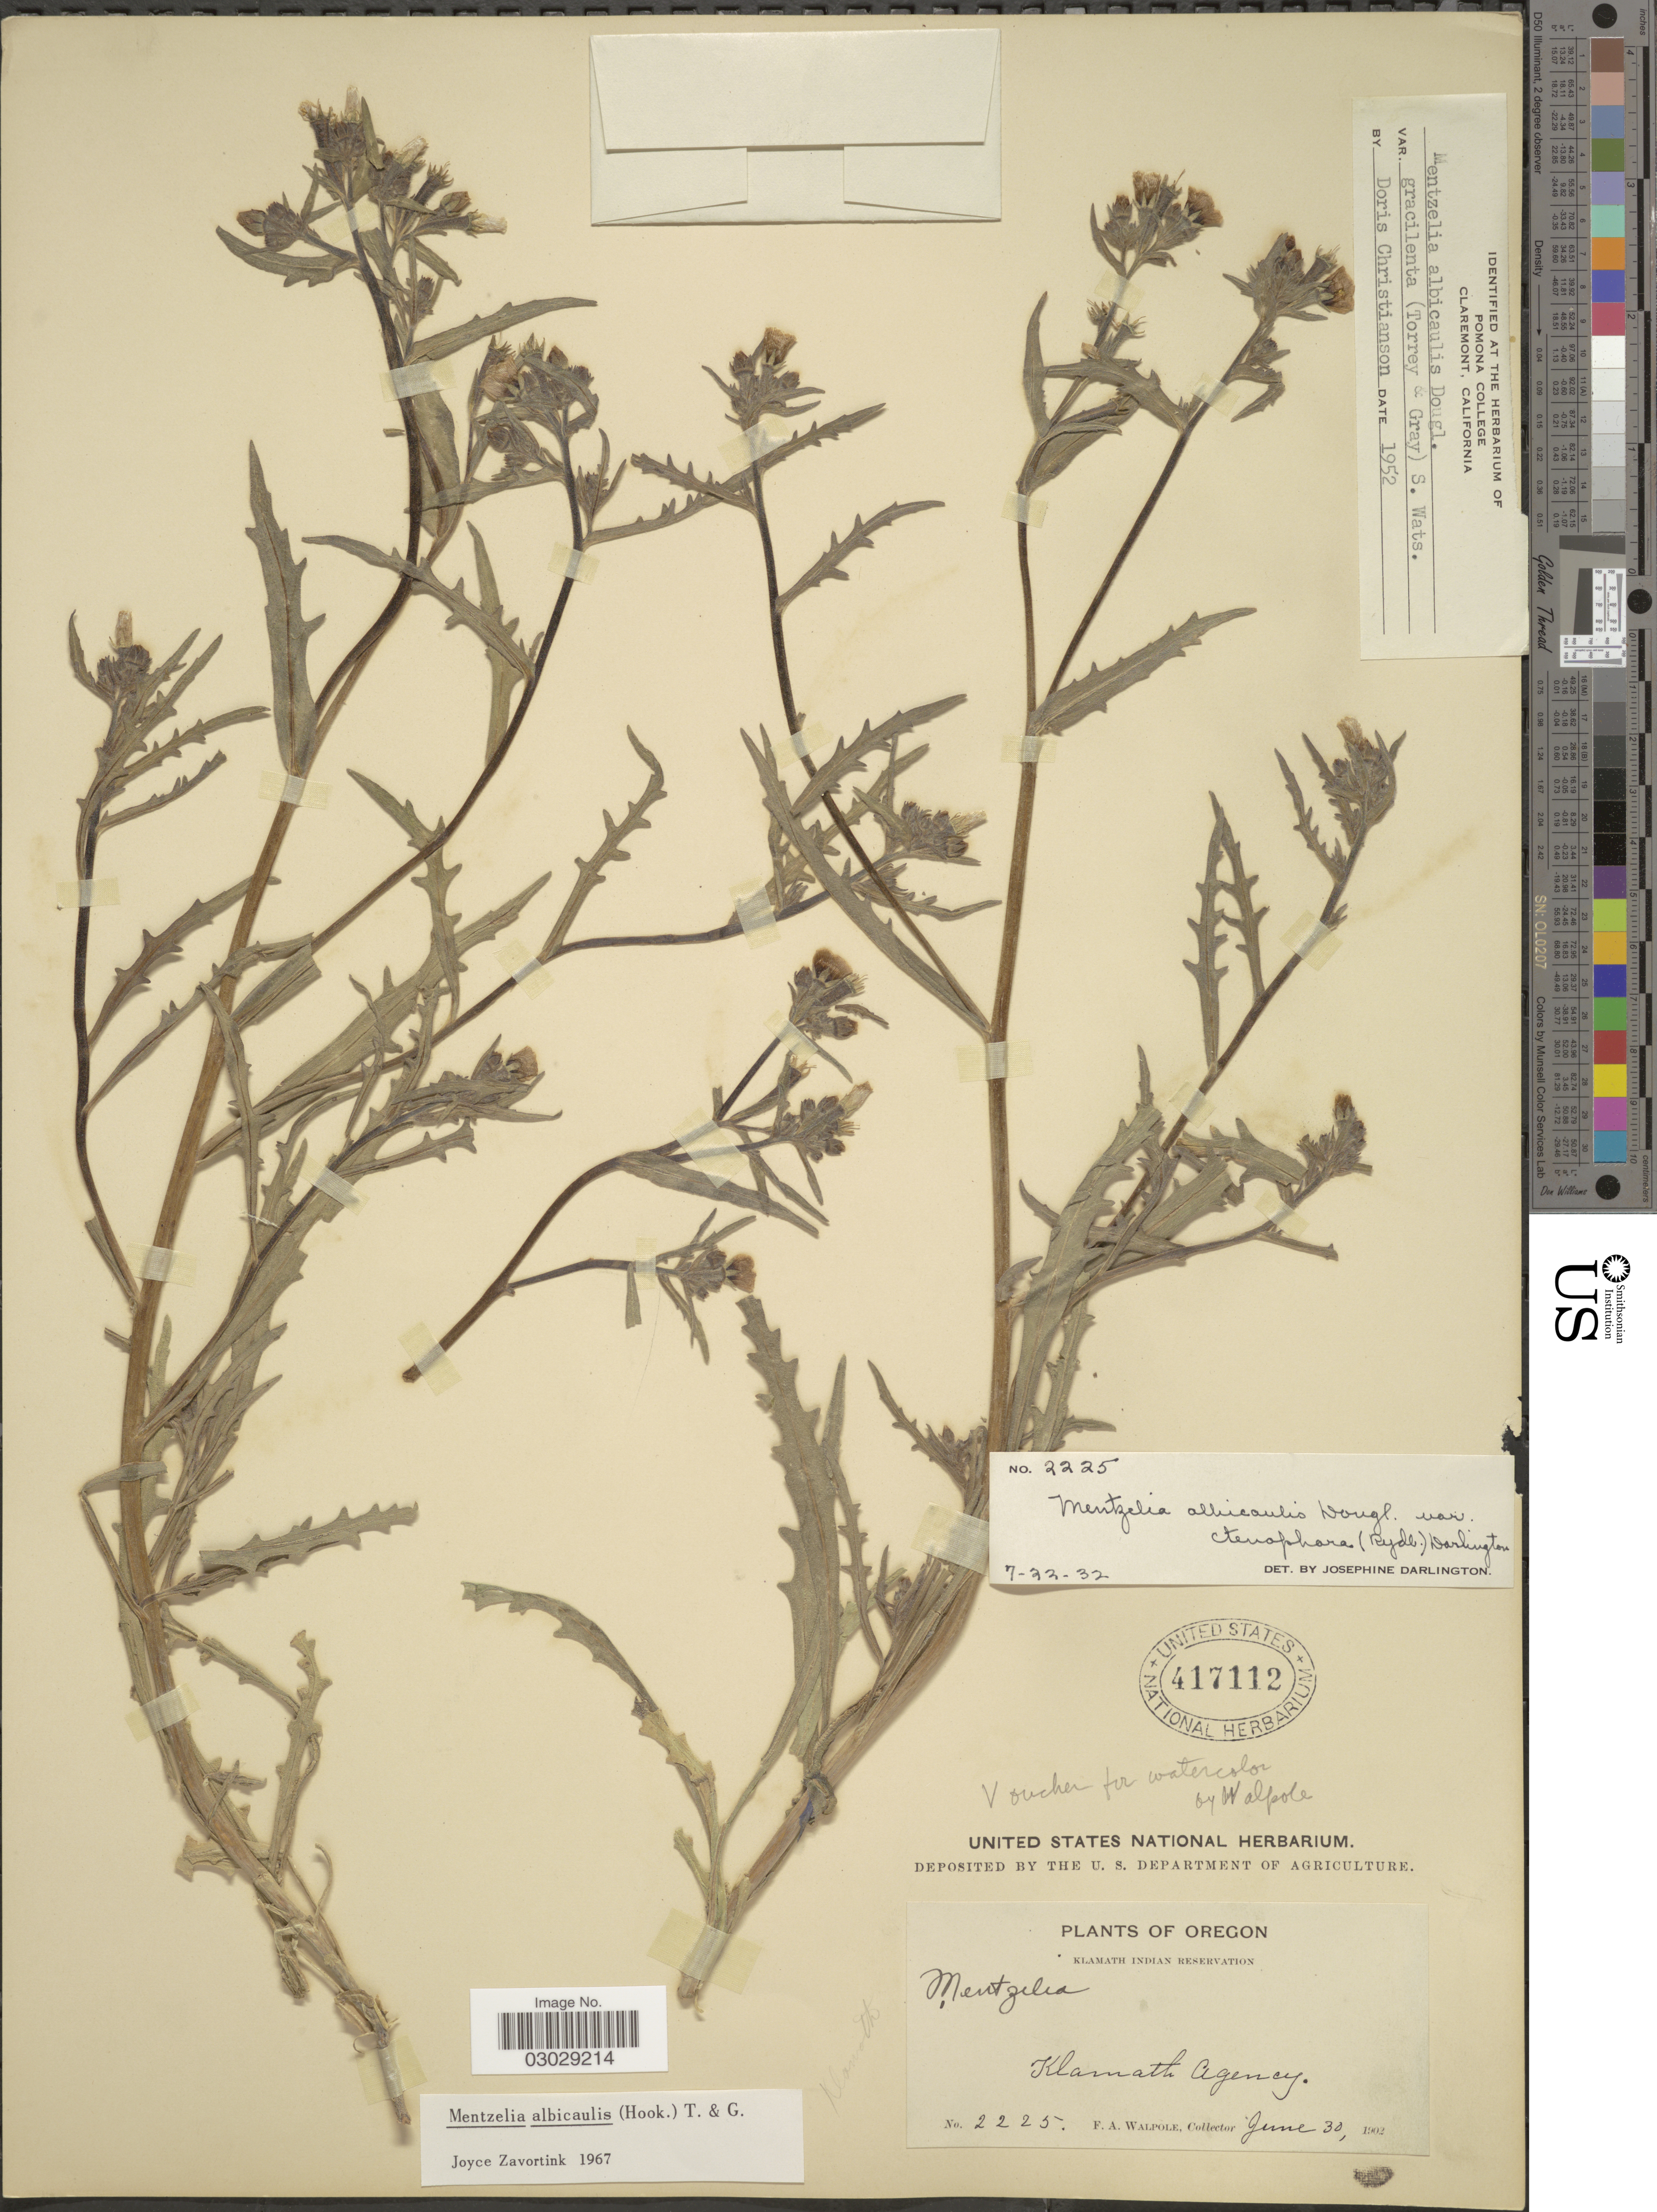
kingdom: Plantae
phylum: Tracheophyta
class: Magnoliopsida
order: Cornales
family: Loasaceae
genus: Mentzelia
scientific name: Mentzelia albicaulis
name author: (Douglas ex Hook.) Douglas ex Torr. & A. Gray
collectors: F. Walpole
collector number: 2225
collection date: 1902-06-30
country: United States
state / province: Oregon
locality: Klamath Indian Reservation. Klamath Agency.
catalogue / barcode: US 417112